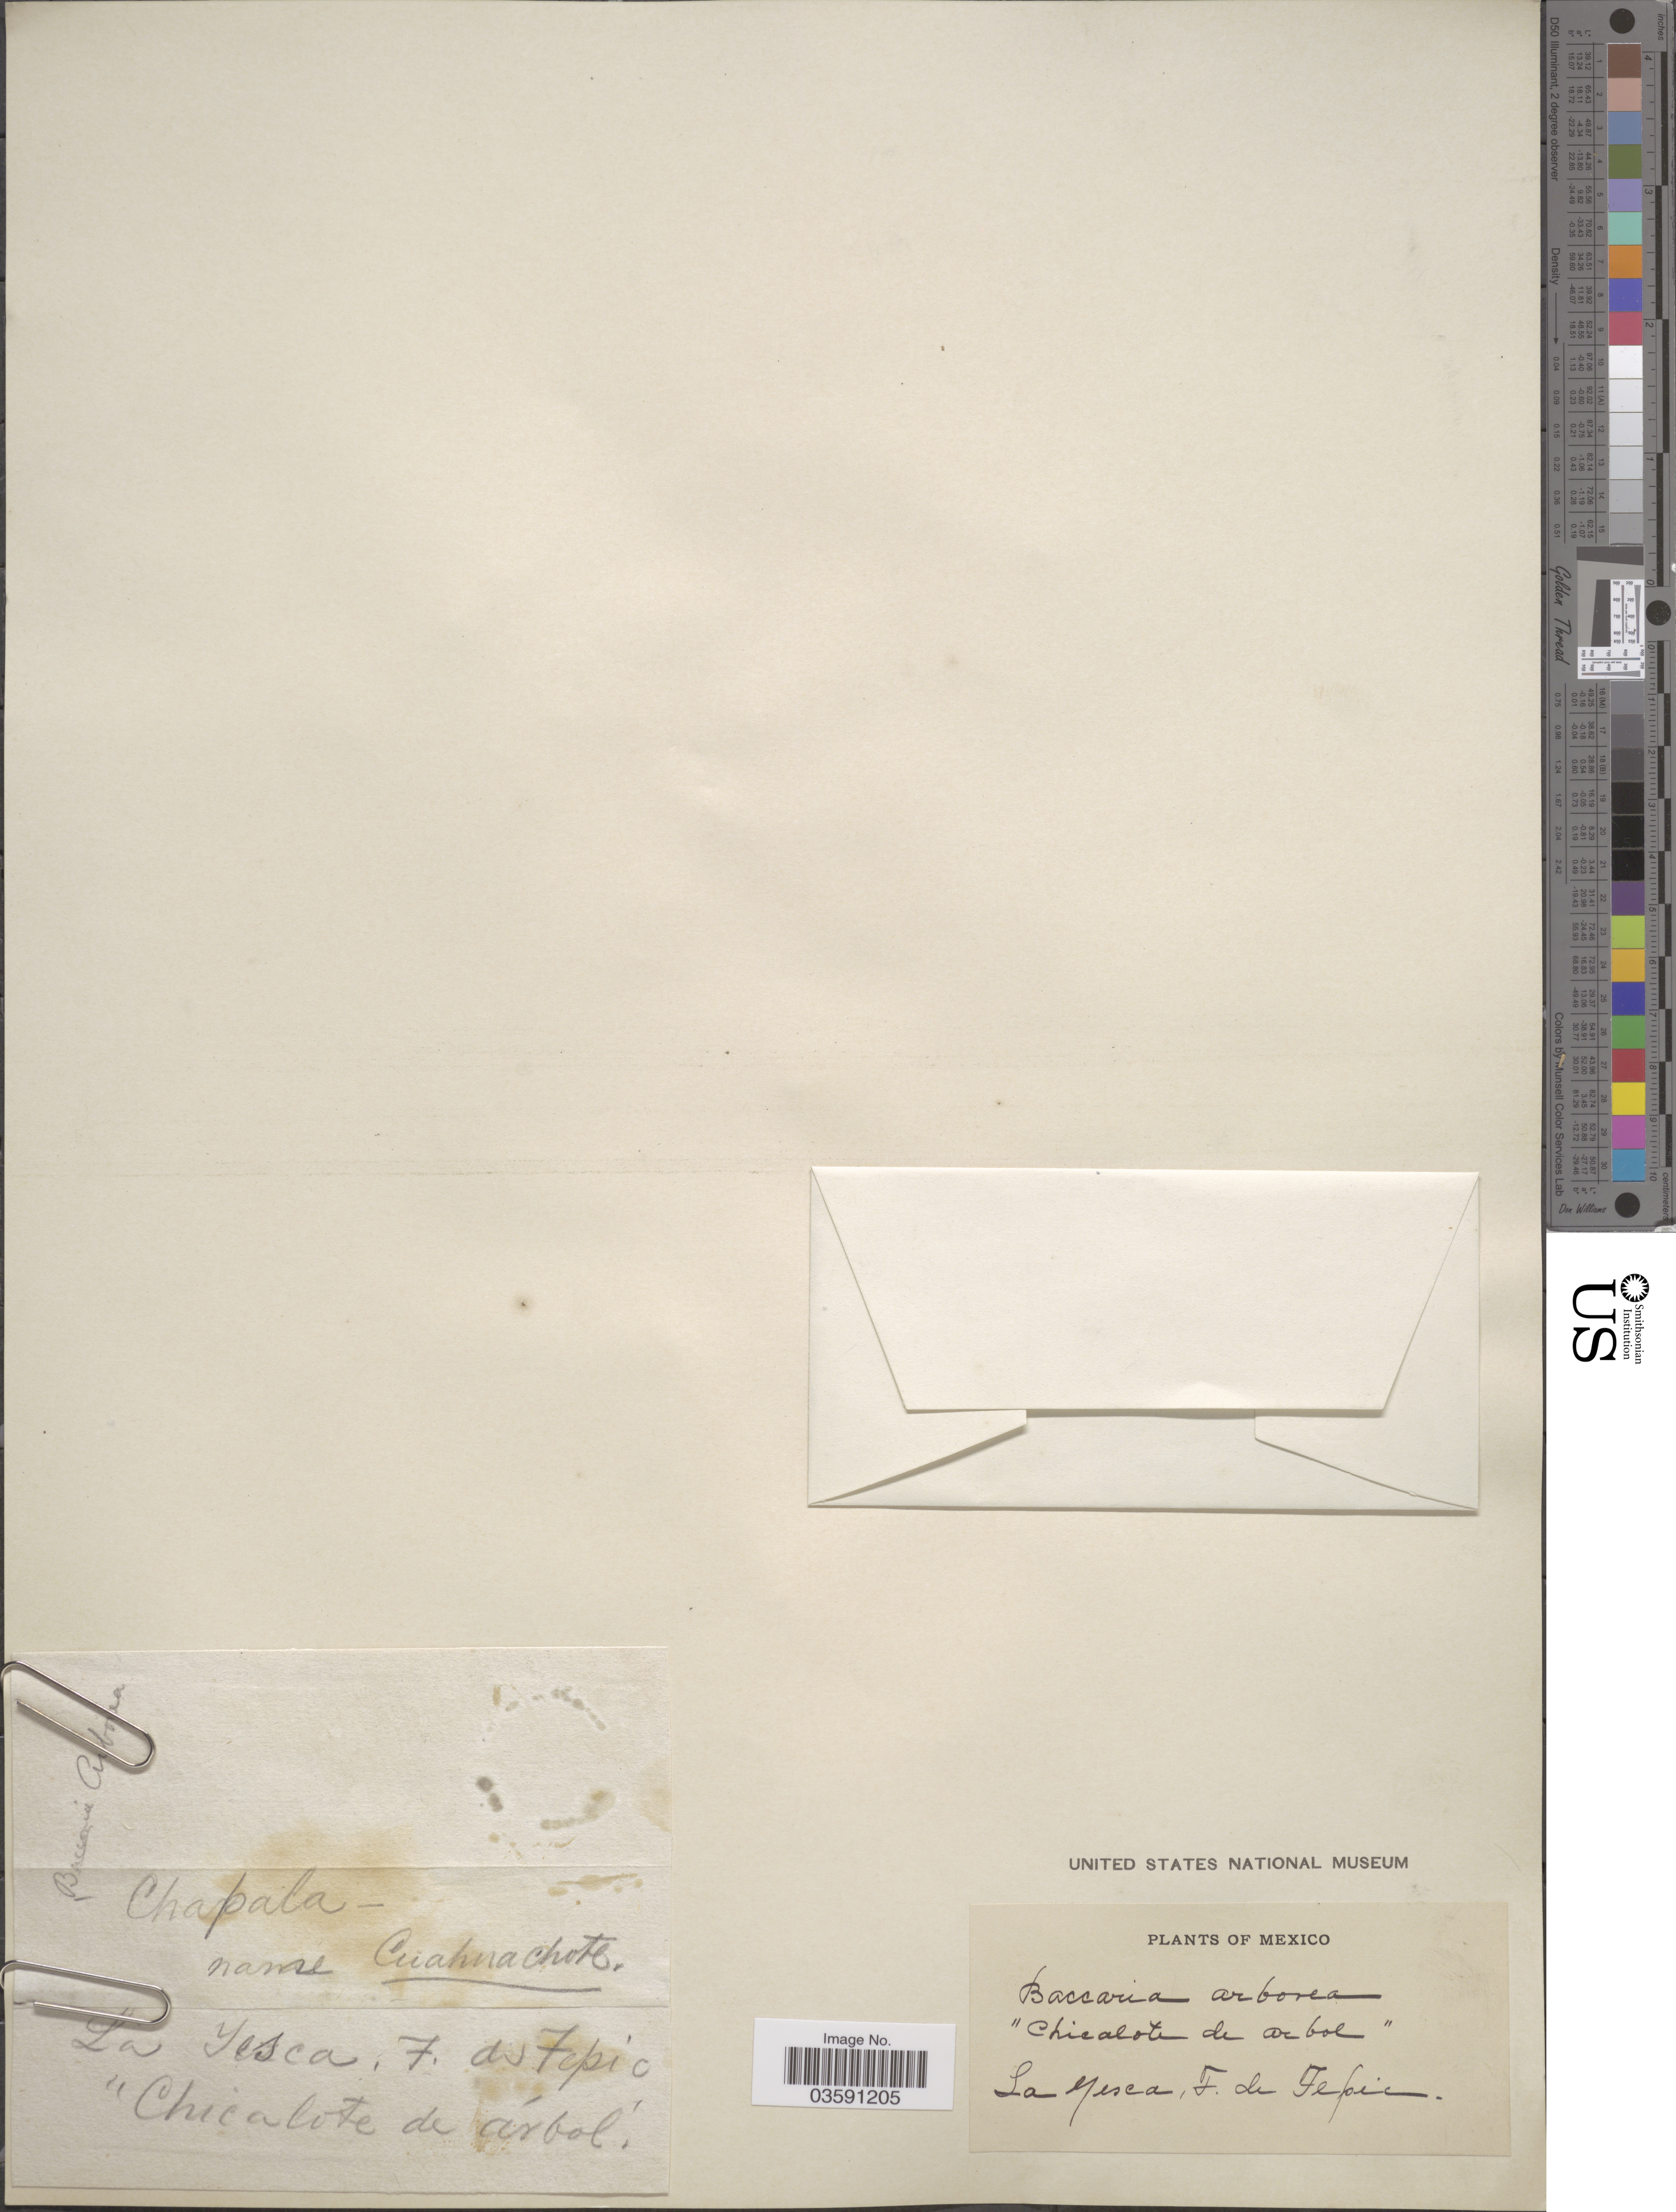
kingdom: Plantae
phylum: Tracheophyta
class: Magnoliopsida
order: Ranunculales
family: Papaveraceae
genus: Bocconia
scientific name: Bocconia arborea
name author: S. Watson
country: Mexico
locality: Chapala. La Yesca, F. de Tepic.